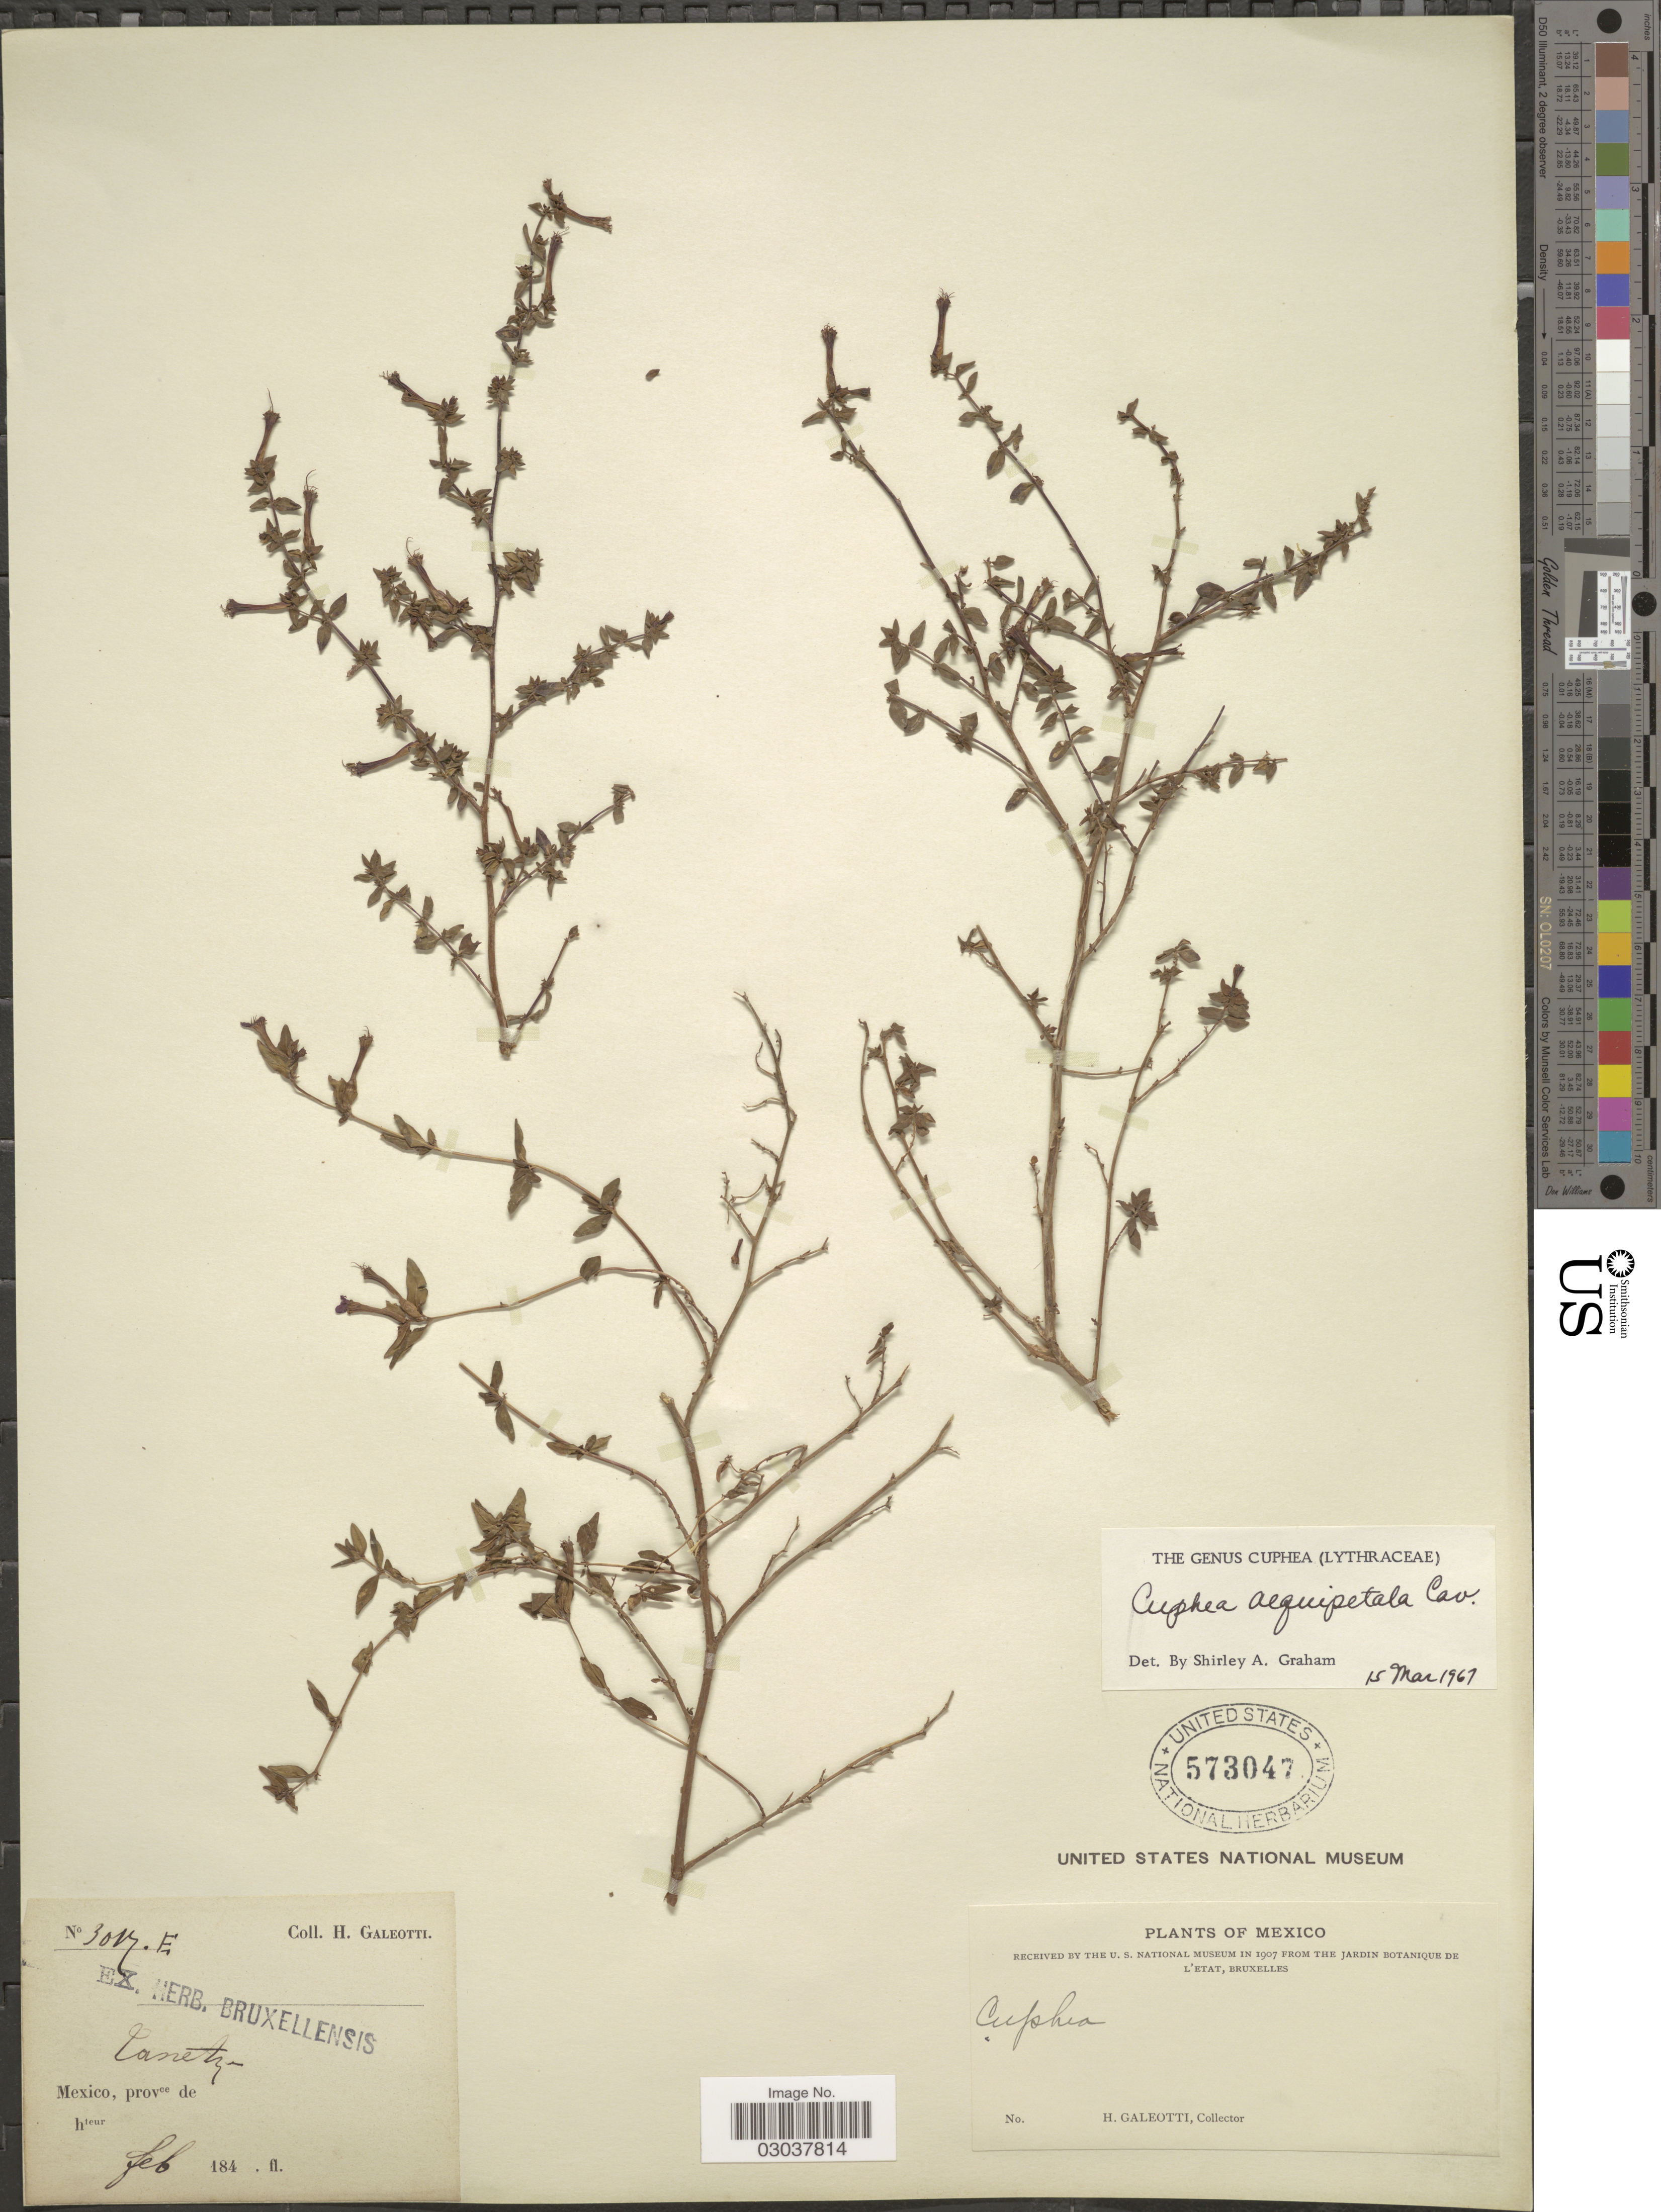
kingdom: Plantae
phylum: Tracheophyta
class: Magnoliopsida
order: Myrtales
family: Lythraceae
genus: Cuphea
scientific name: Cuphea aequipetala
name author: Cav.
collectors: H. G. Galeotti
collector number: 3017E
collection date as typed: feb 184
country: Mexico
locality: Provce de Tanetze.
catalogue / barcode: US 573047